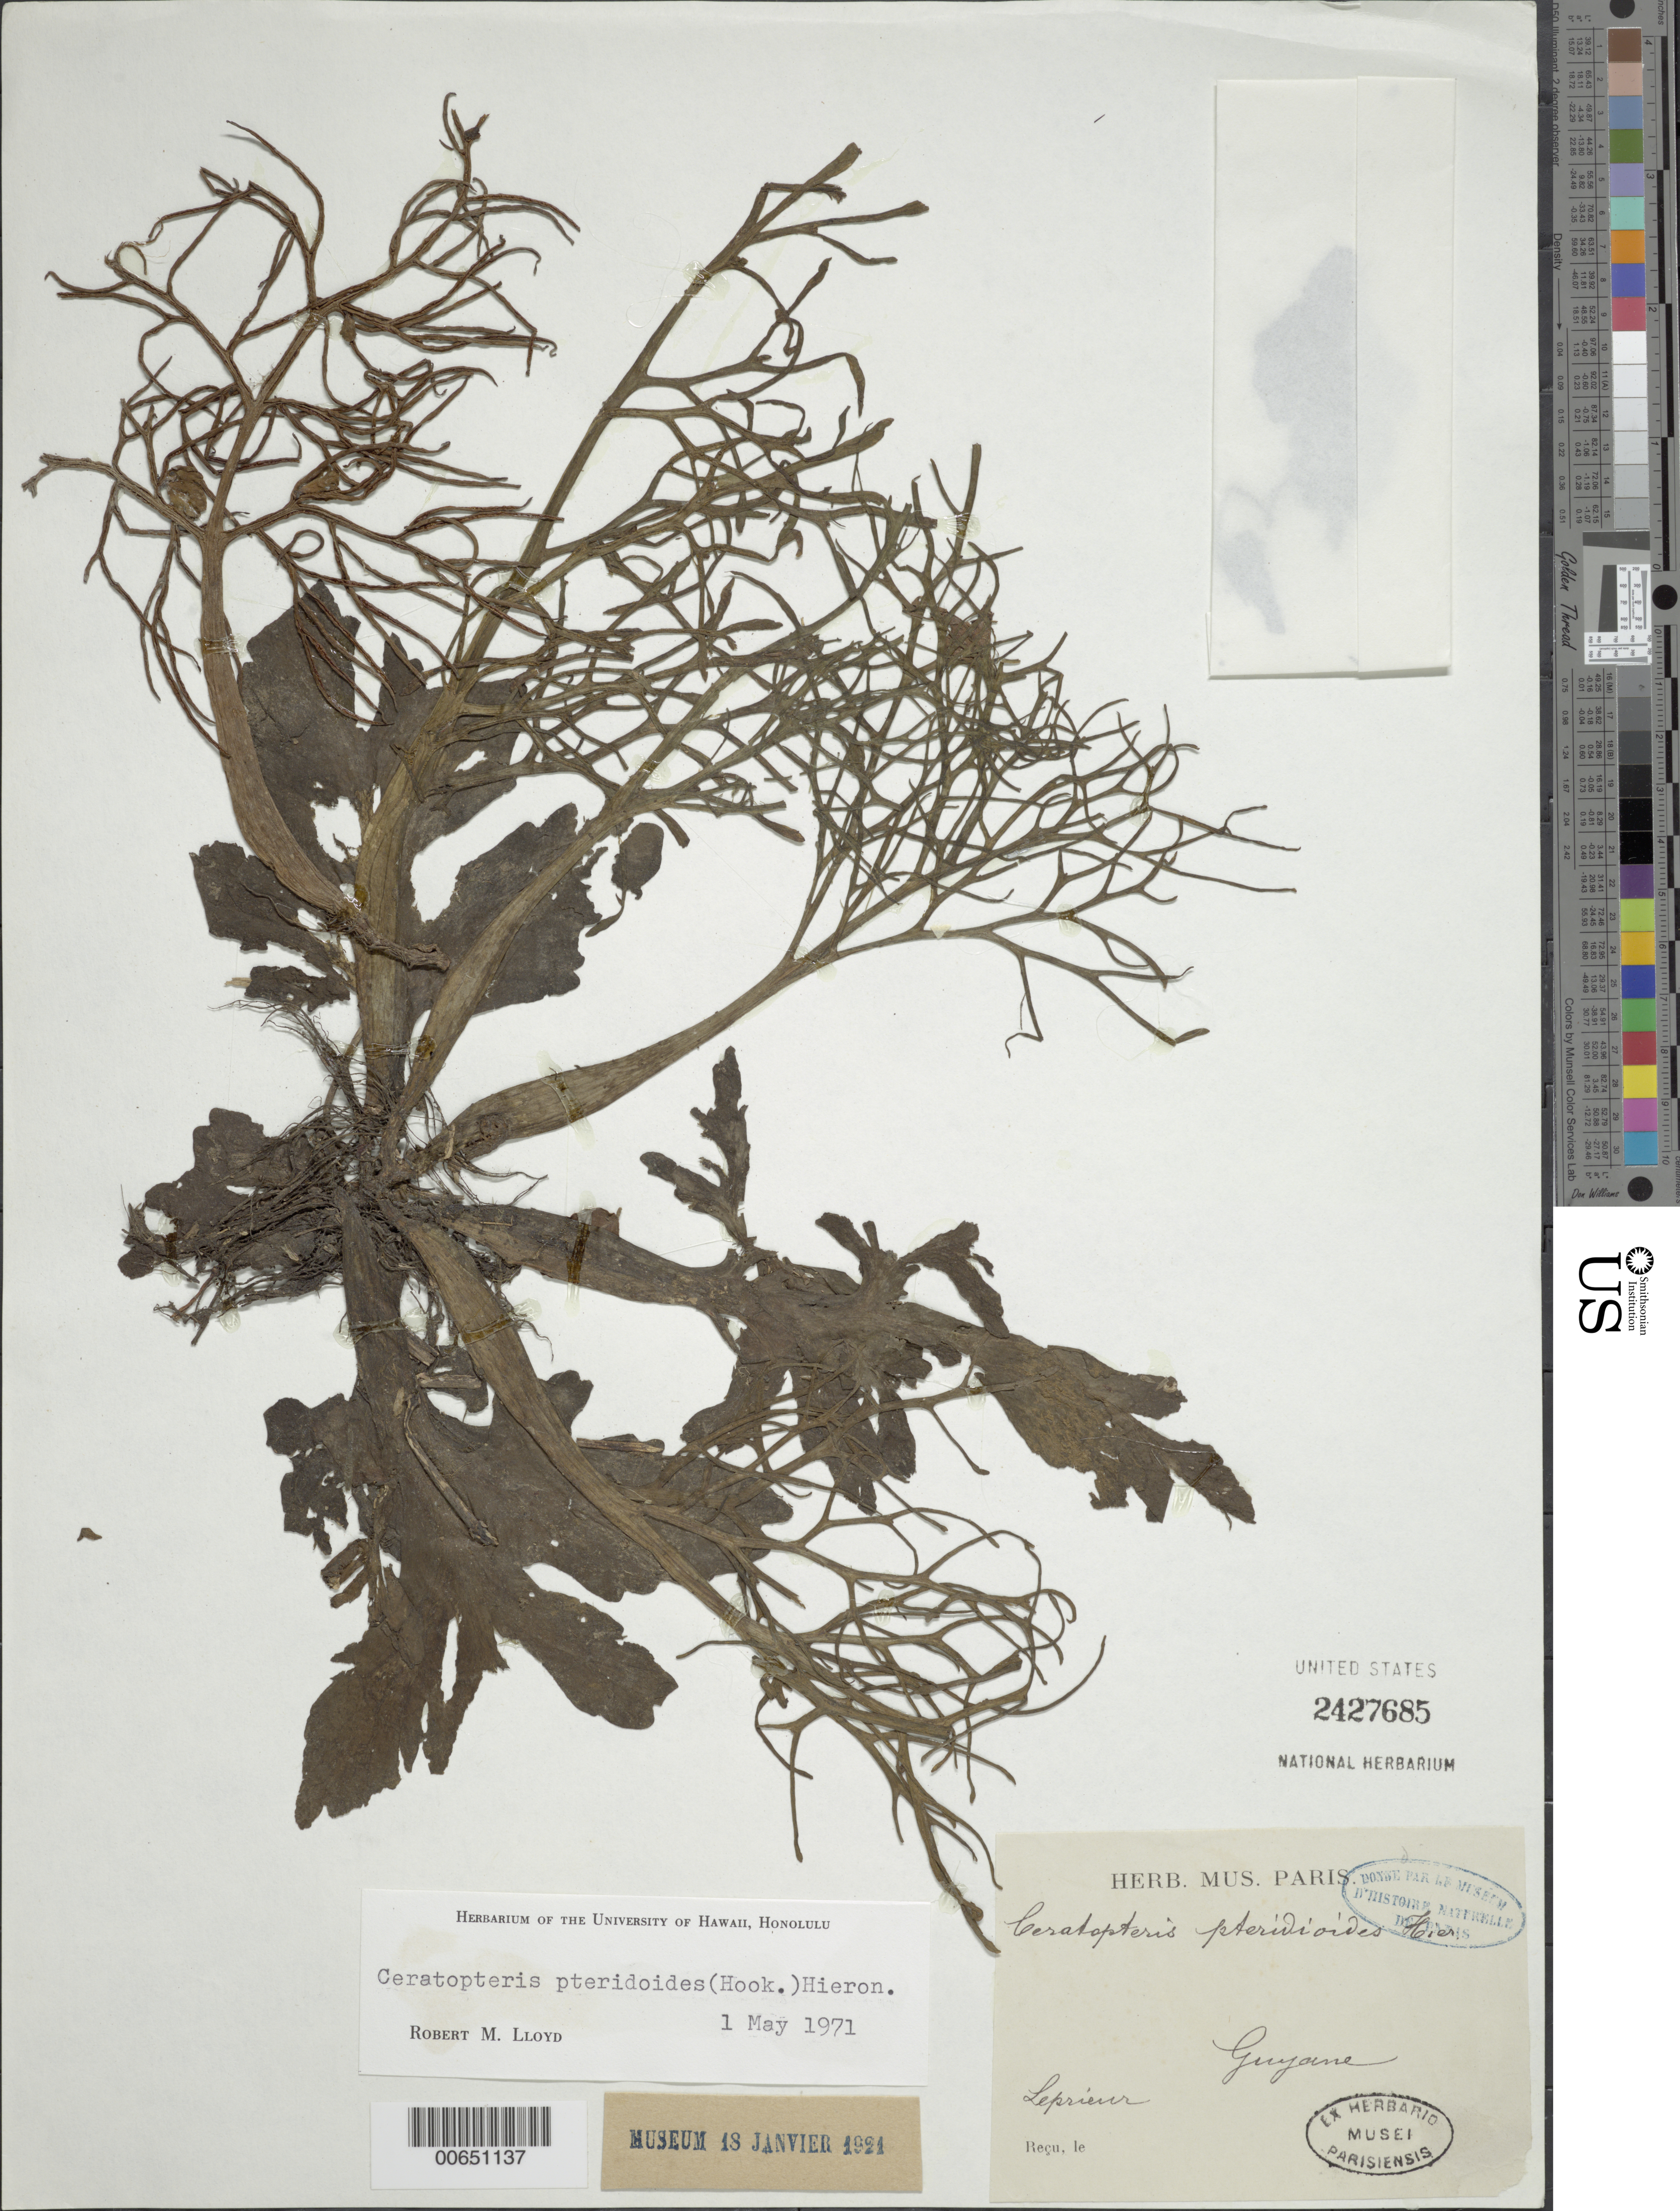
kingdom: Plantae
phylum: Tracheophyta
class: Polypodiopsida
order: Polypodiales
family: Pteridaceae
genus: Ceratopteris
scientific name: Ceratopteris pteridioides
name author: (Hook.) Hieron.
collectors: F. M. R. Leprieur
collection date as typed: s.d.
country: French Guiana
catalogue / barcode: US 2427685